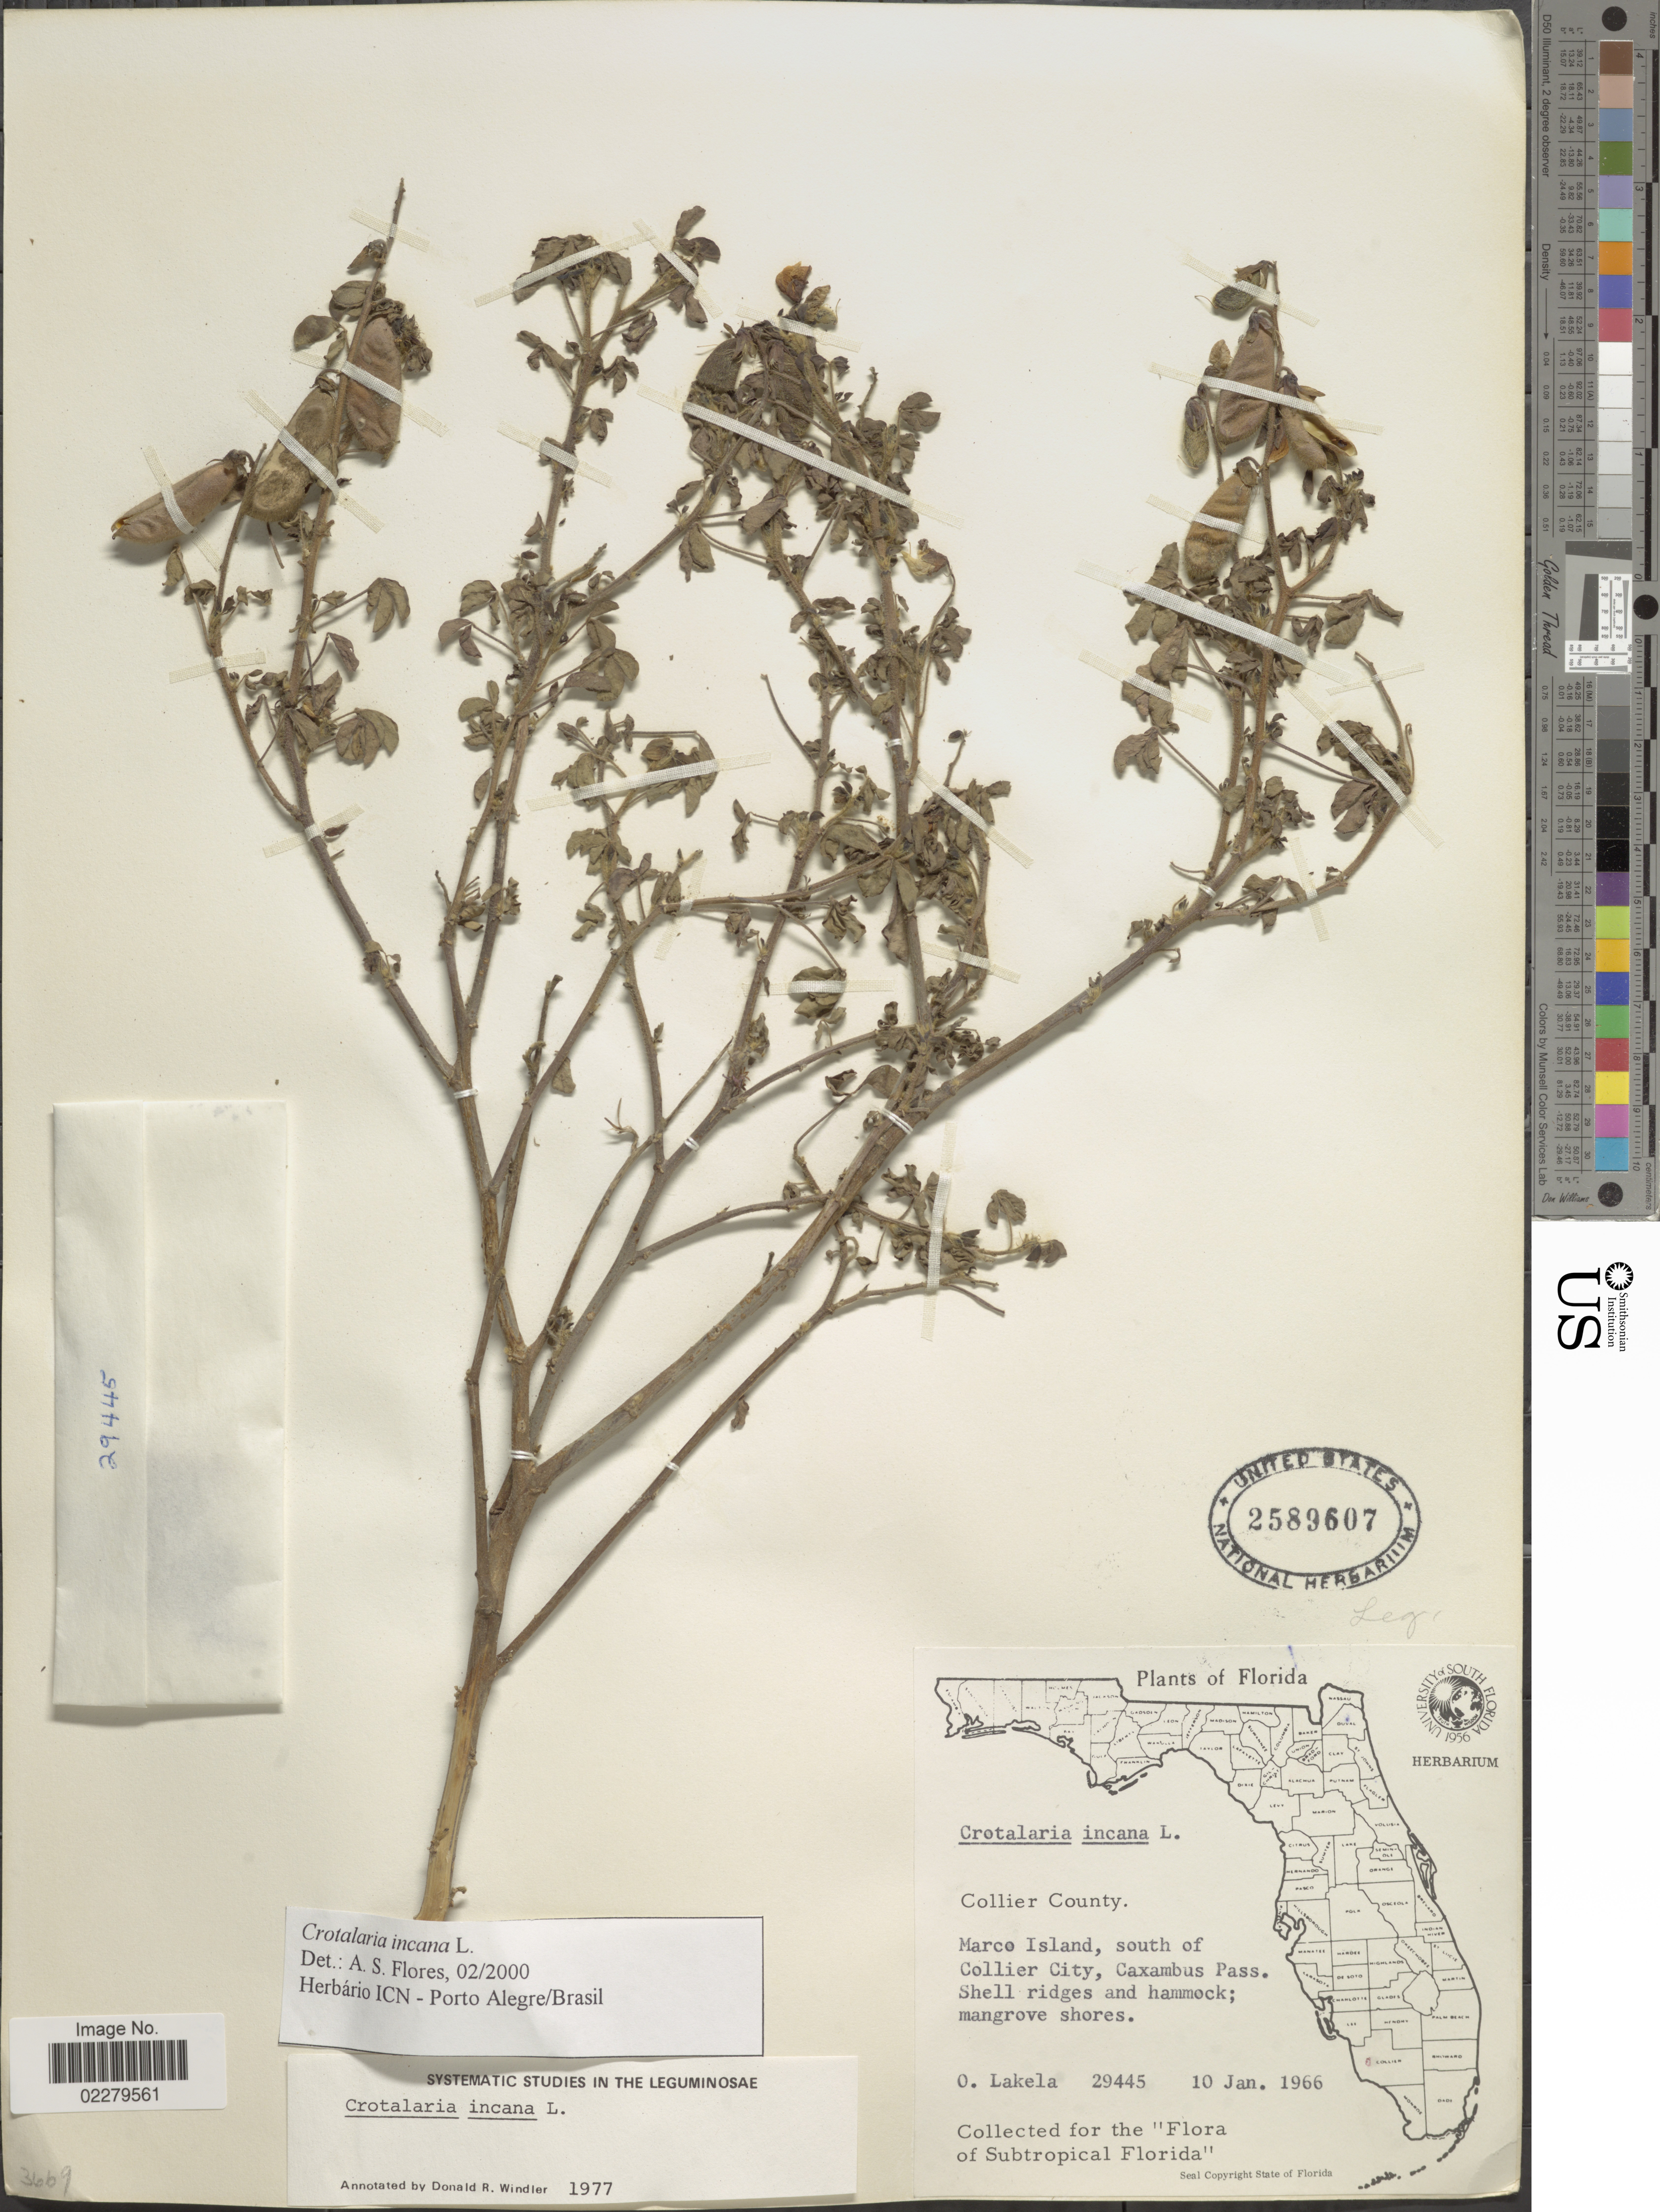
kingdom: Plantae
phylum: Tracheophyta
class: Magnoliopsida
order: Fabales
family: Fabaceae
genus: Crotalaria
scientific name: Crotalaria incana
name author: L.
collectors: O. Lakela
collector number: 29445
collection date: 1966-01-10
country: United States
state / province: Florida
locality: Collier County. Marco Island, south of Collier City, Caxambus Pass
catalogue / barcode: US 2589607